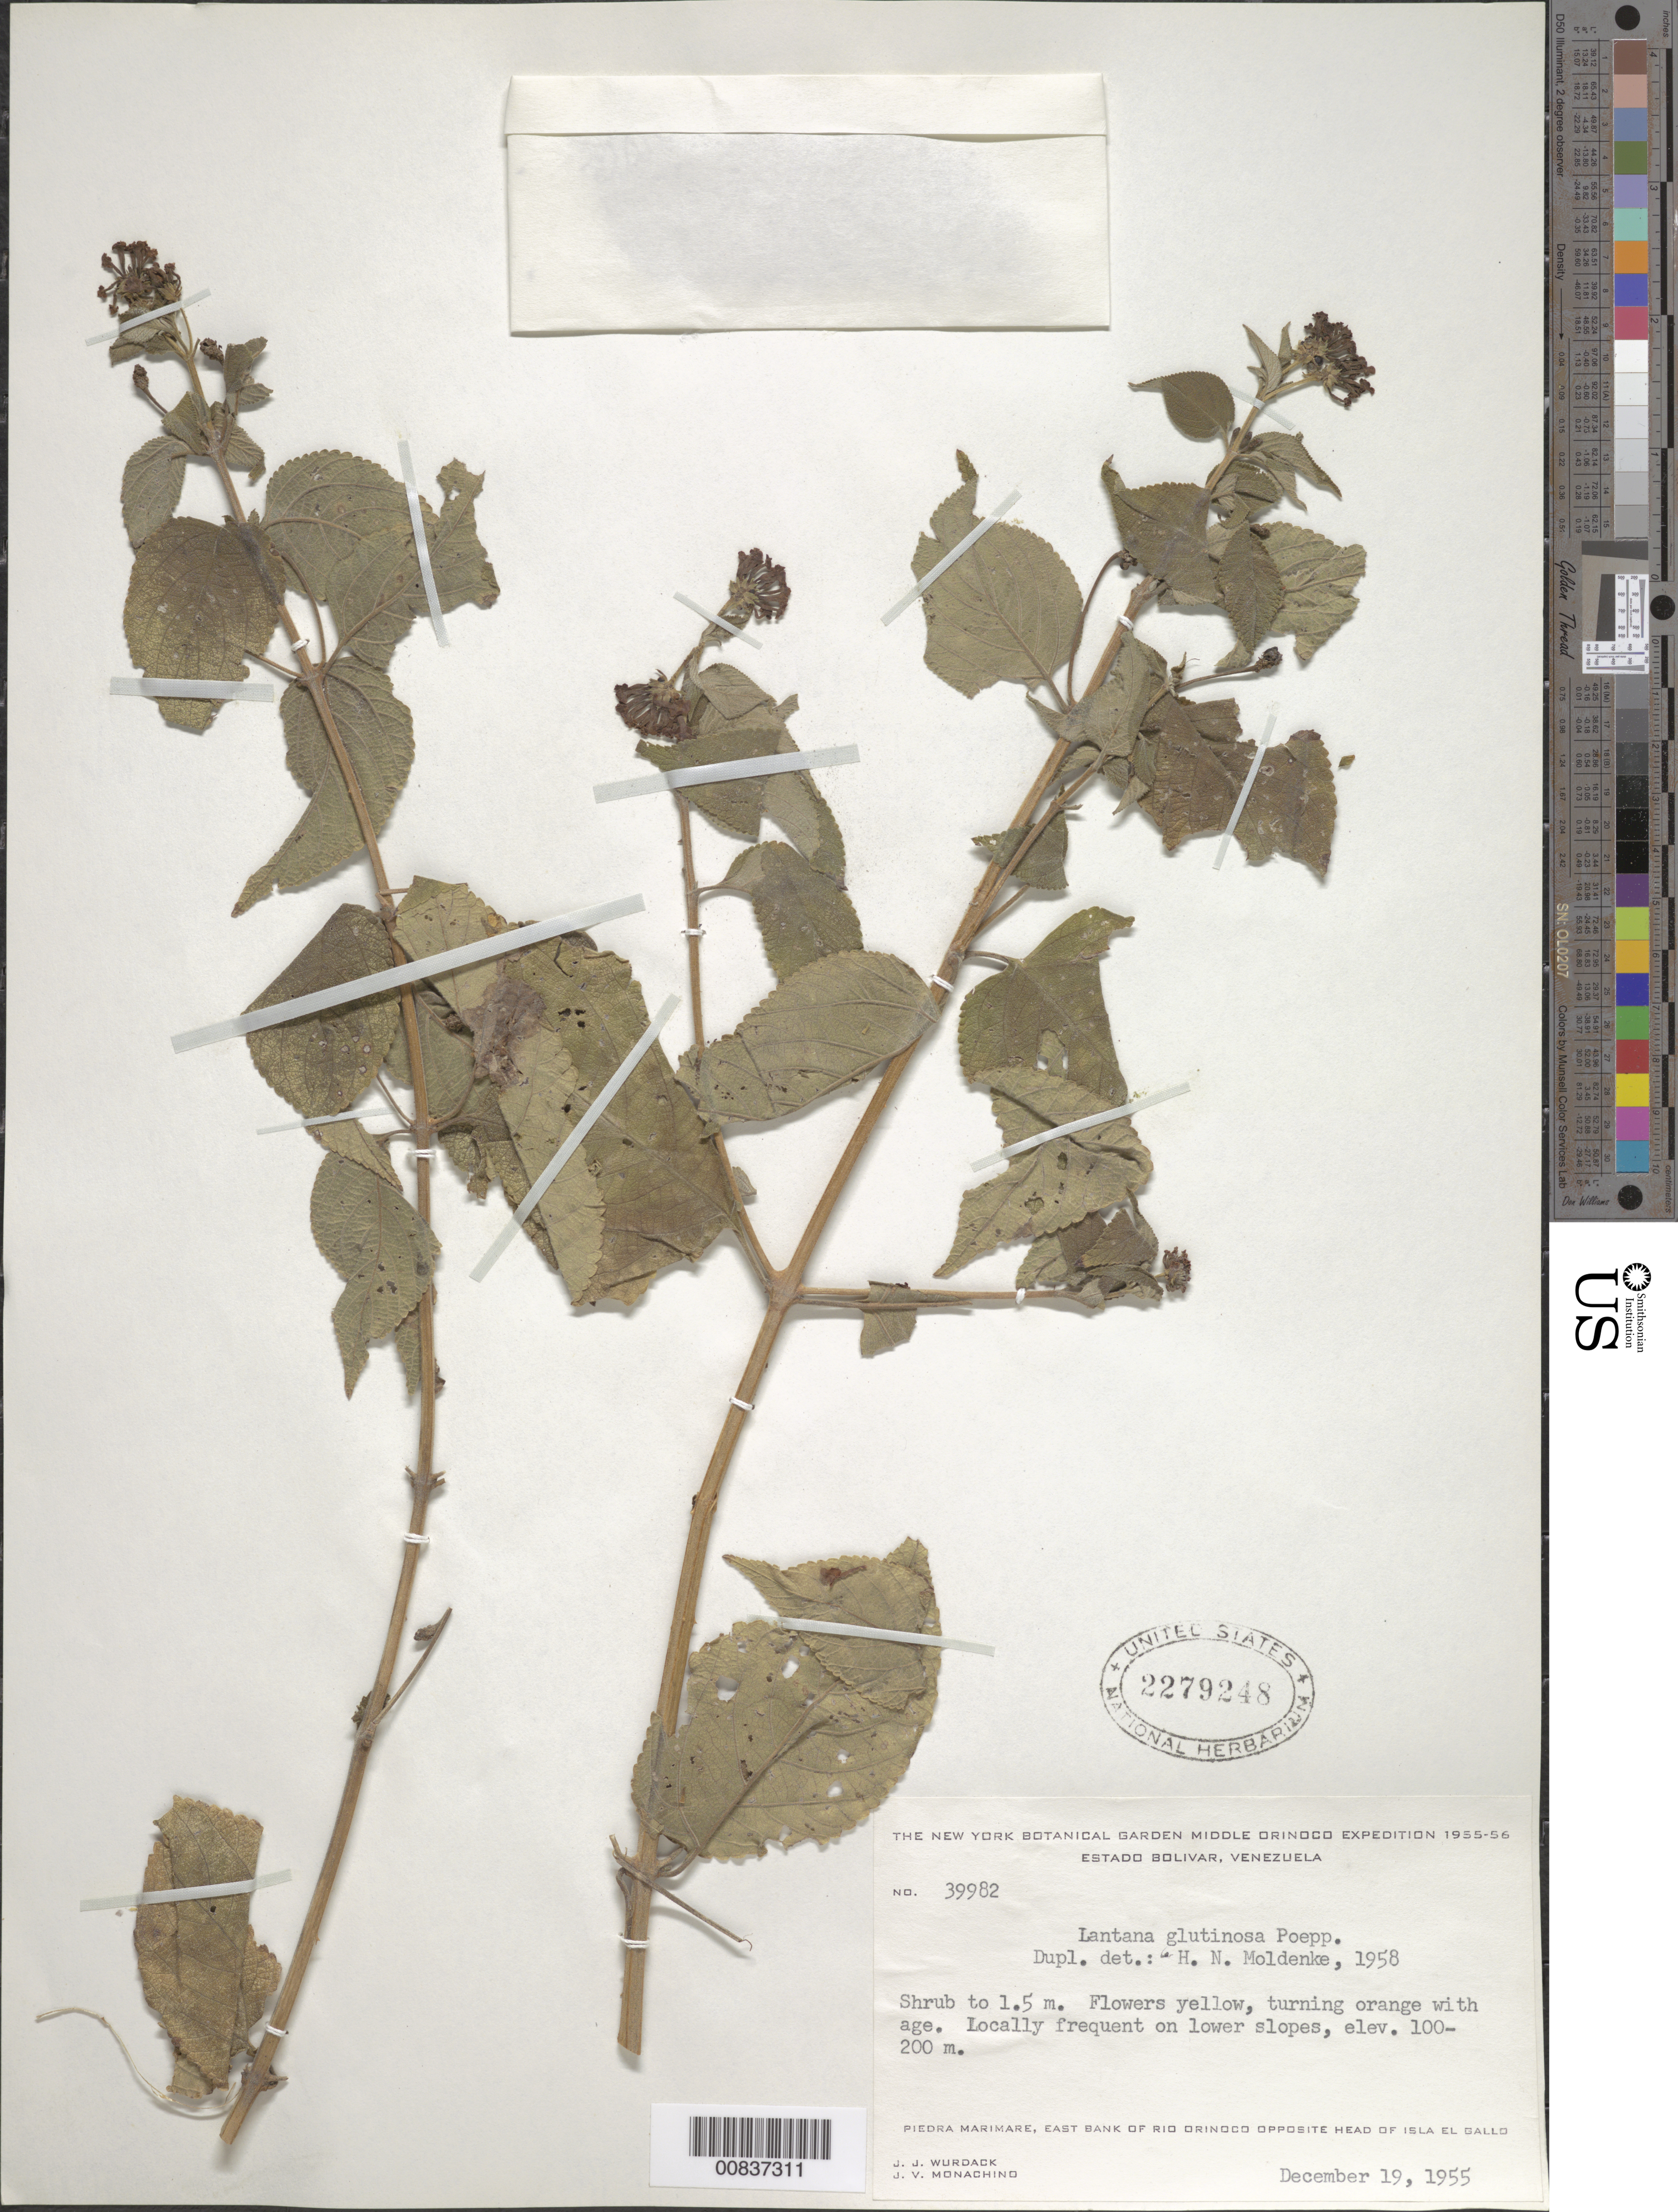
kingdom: Plantae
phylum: Tracheophyta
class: Magnoliopsida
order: Lamiales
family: Verbenaceae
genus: Lantana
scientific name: Lantana glutinosa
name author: Poepp.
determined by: Moldenke, H. N.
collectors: J. J. Wurdack & J. V. Monachino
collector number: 39982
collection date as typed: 19-Dec-55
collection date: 1955-12-19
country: Venezuela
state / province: Bolívar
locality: Piedra Marimare, E bank of Río Orinoco, opposite head of Isla el Gallo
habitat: Lower slopes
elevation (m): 100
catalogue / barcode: US 2279248